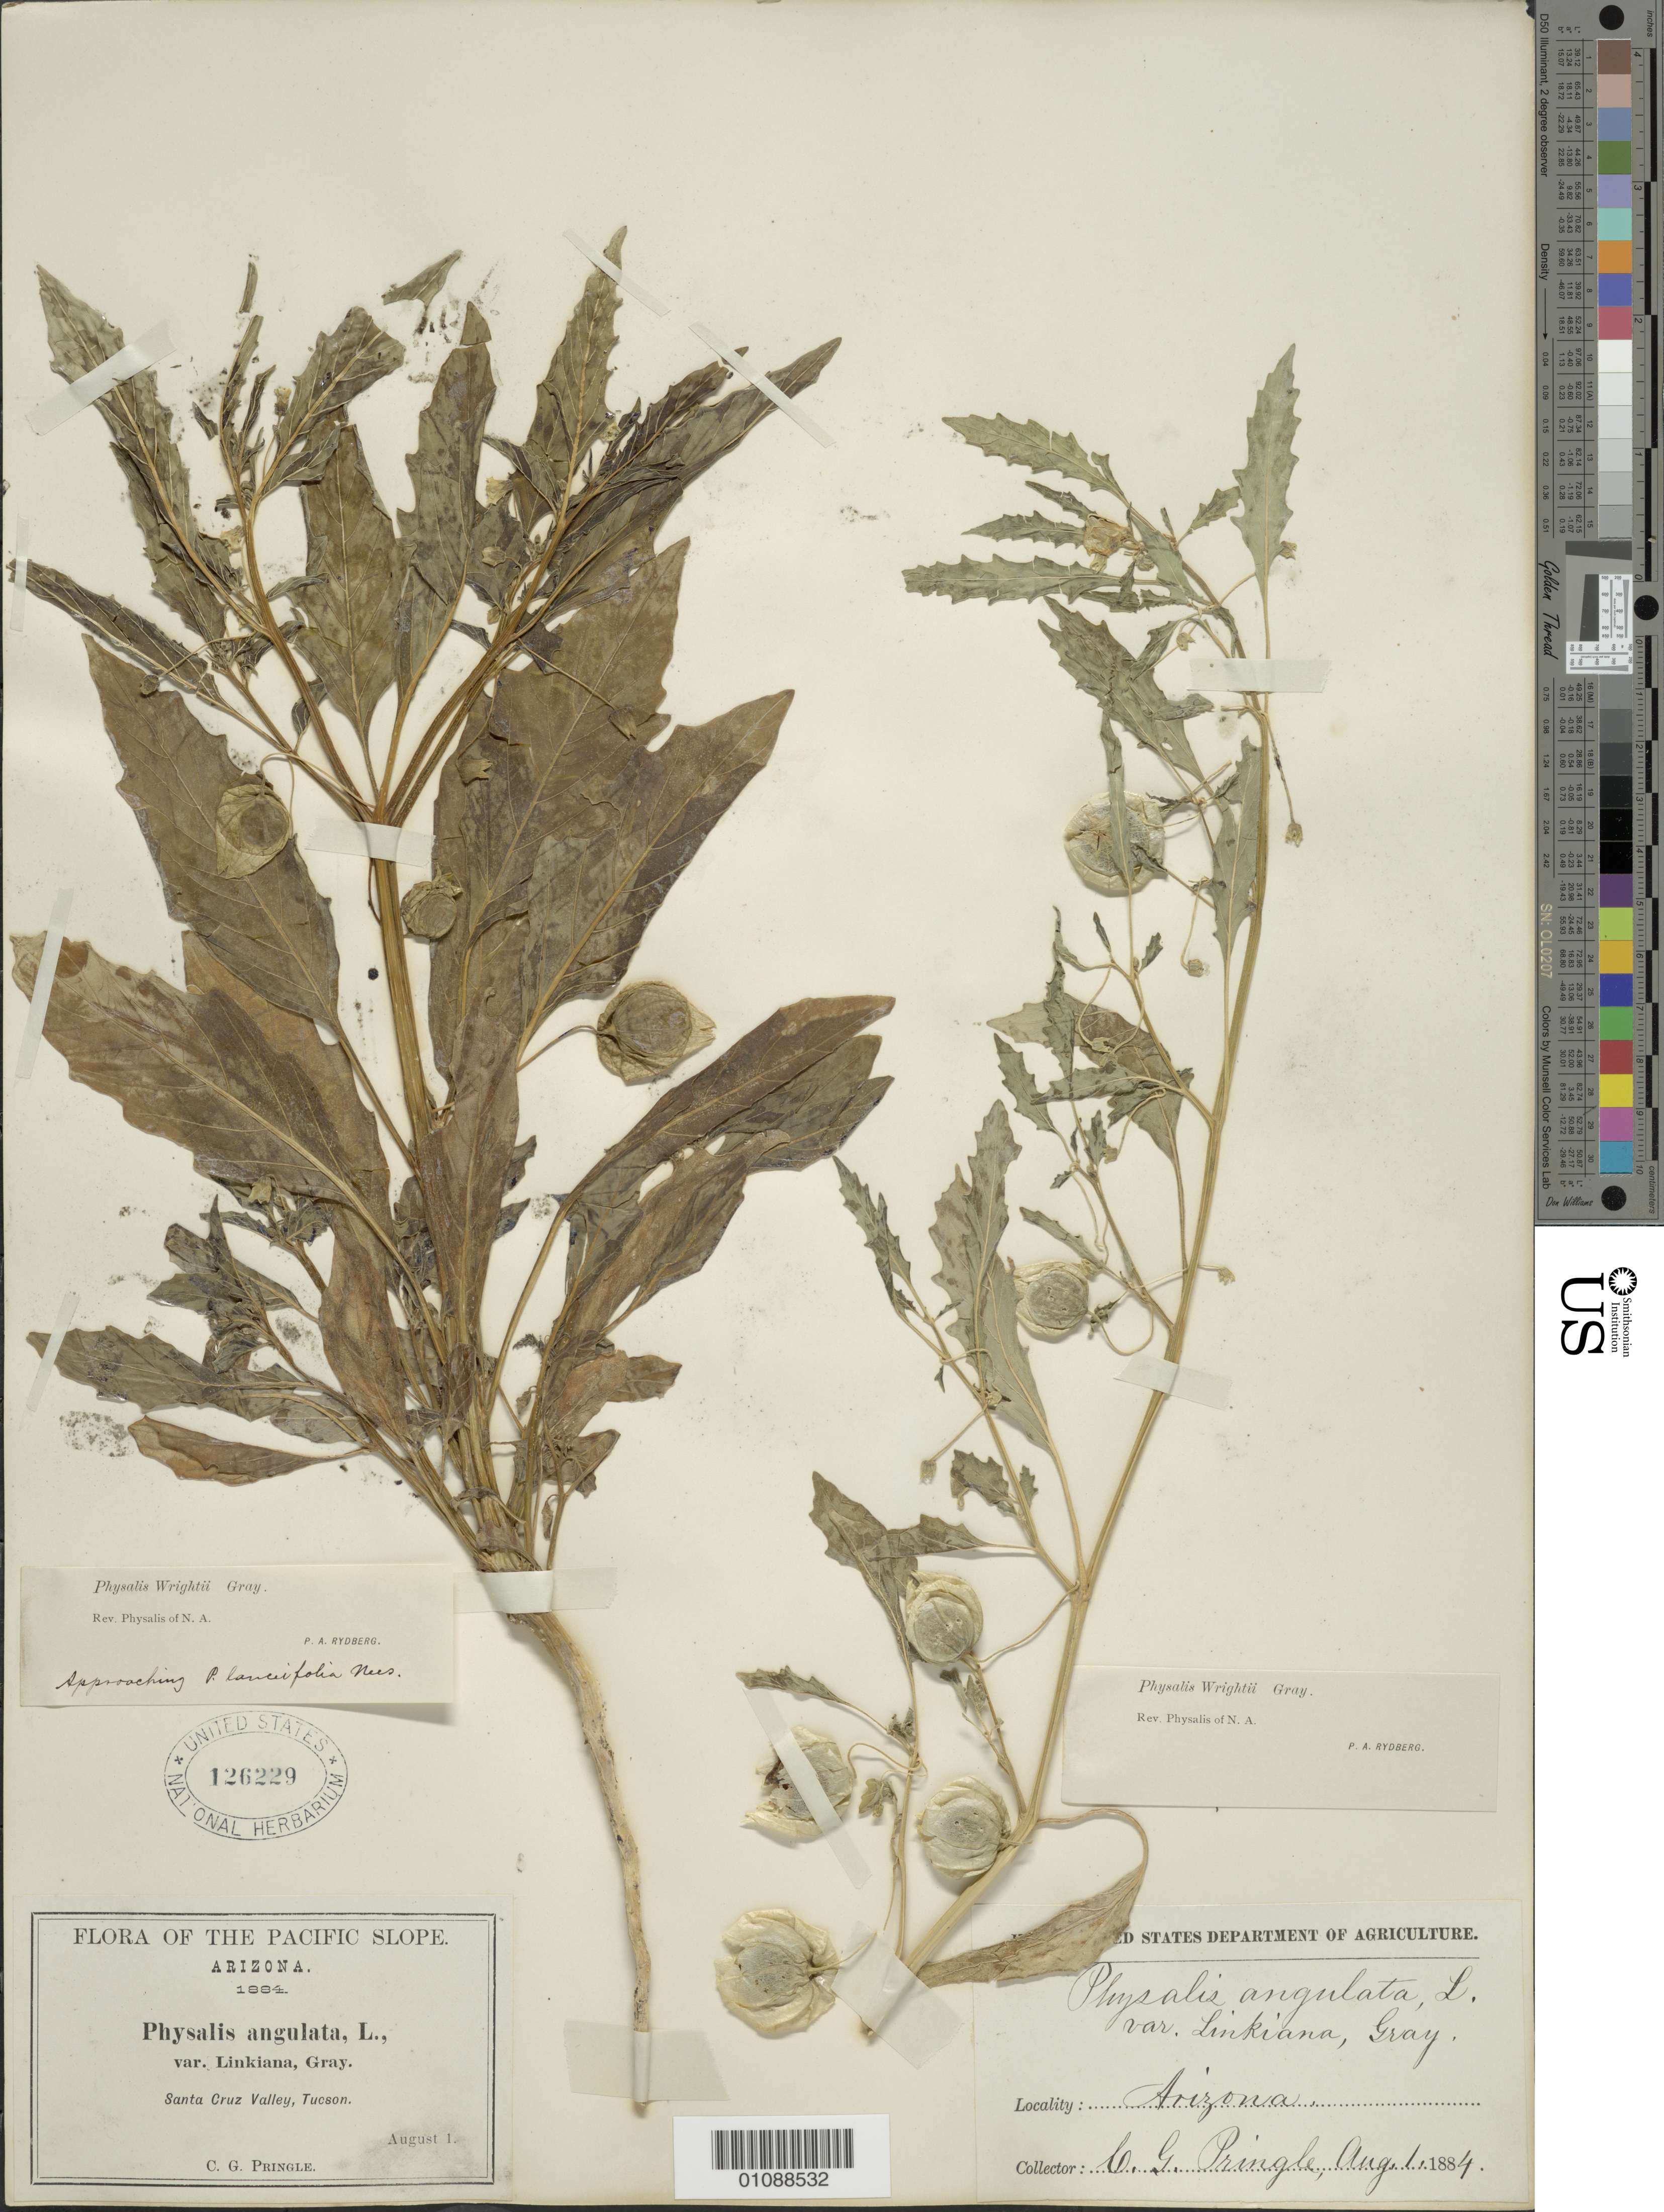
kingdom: Plantae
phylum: Tracheophyta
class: Magnoliopsida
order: Solanales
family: Solanaceae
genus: Physalis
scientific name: Physalis lanceifolia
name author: Nees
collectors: C. G. Pringle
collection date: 1884-08-01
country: United States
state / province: Arizona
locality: The Pacific Slope. Santa Cruz Valley, Tucson.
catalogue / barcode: US 126229